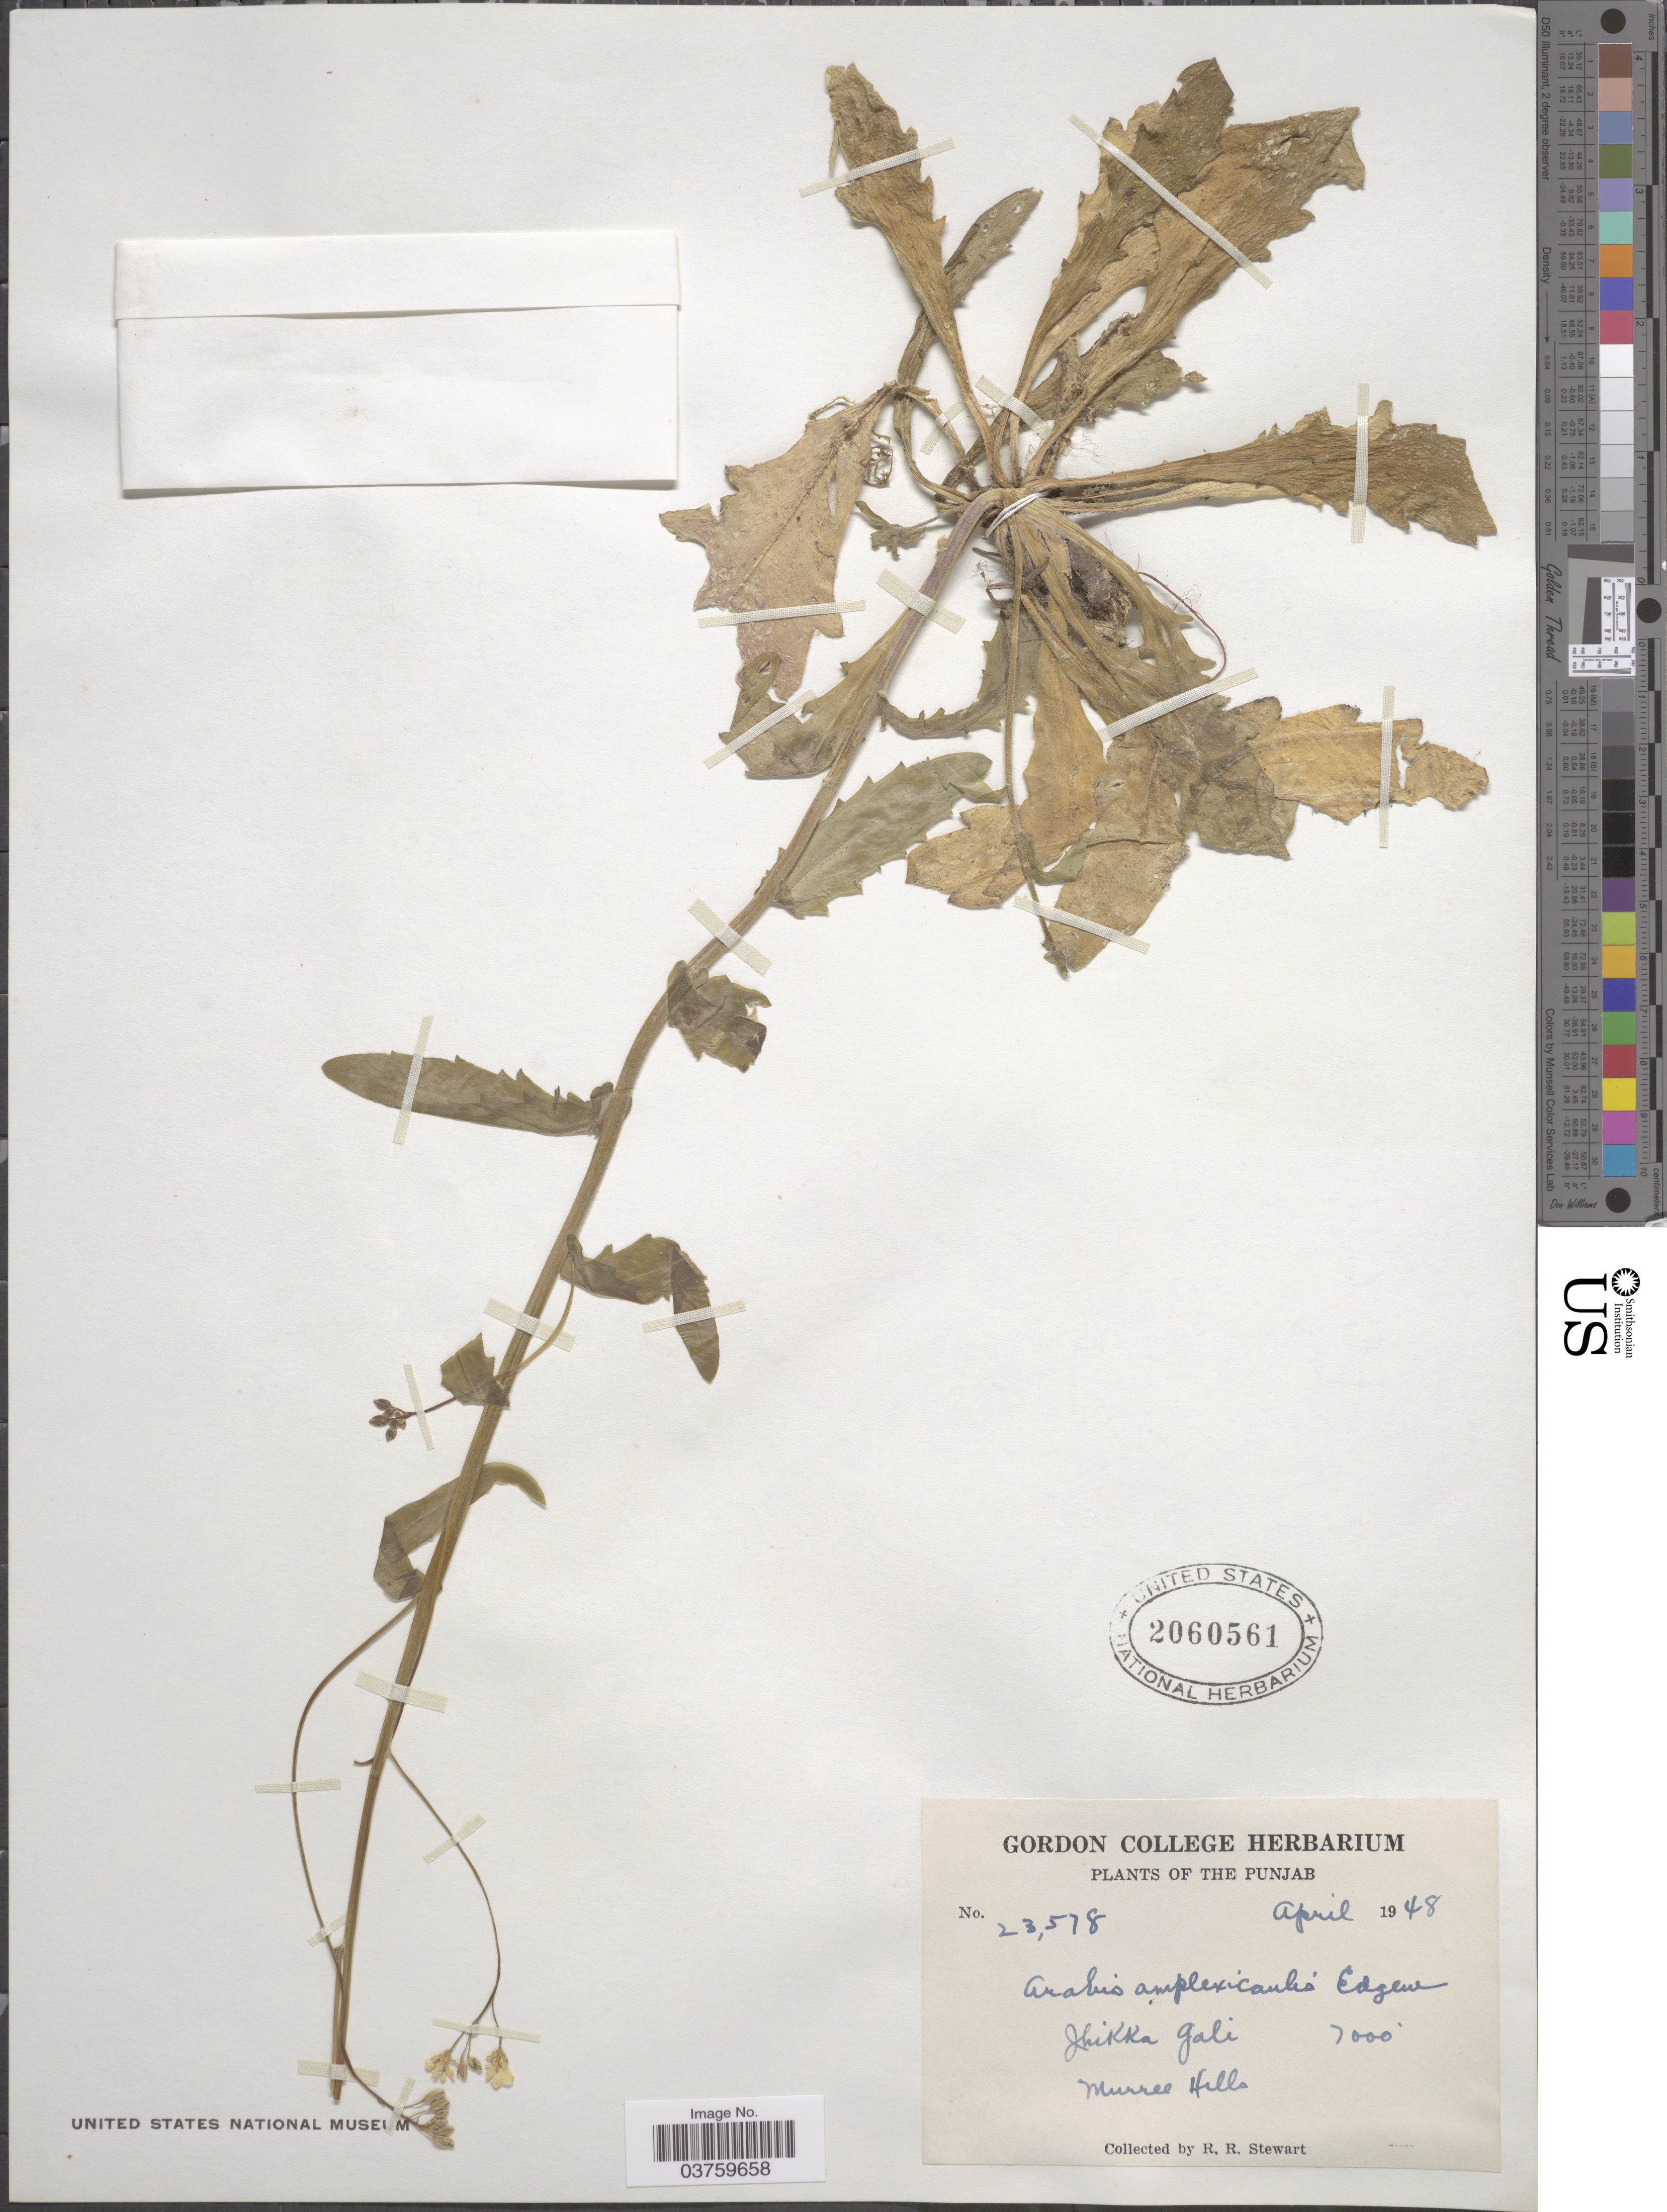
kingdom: Plantae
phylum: Tracheophyta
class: Magnoliopsida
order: Brassicales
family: Brassicaceae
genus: Arabis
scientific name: Arabis amplexicaulis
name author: Edgew.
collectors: R. Stewart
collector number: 23578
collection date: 1948-04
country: Pakistan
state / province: Punjab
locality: Jhikka Gali. Murree Hills.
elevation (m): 2134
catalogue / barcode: US 2060561